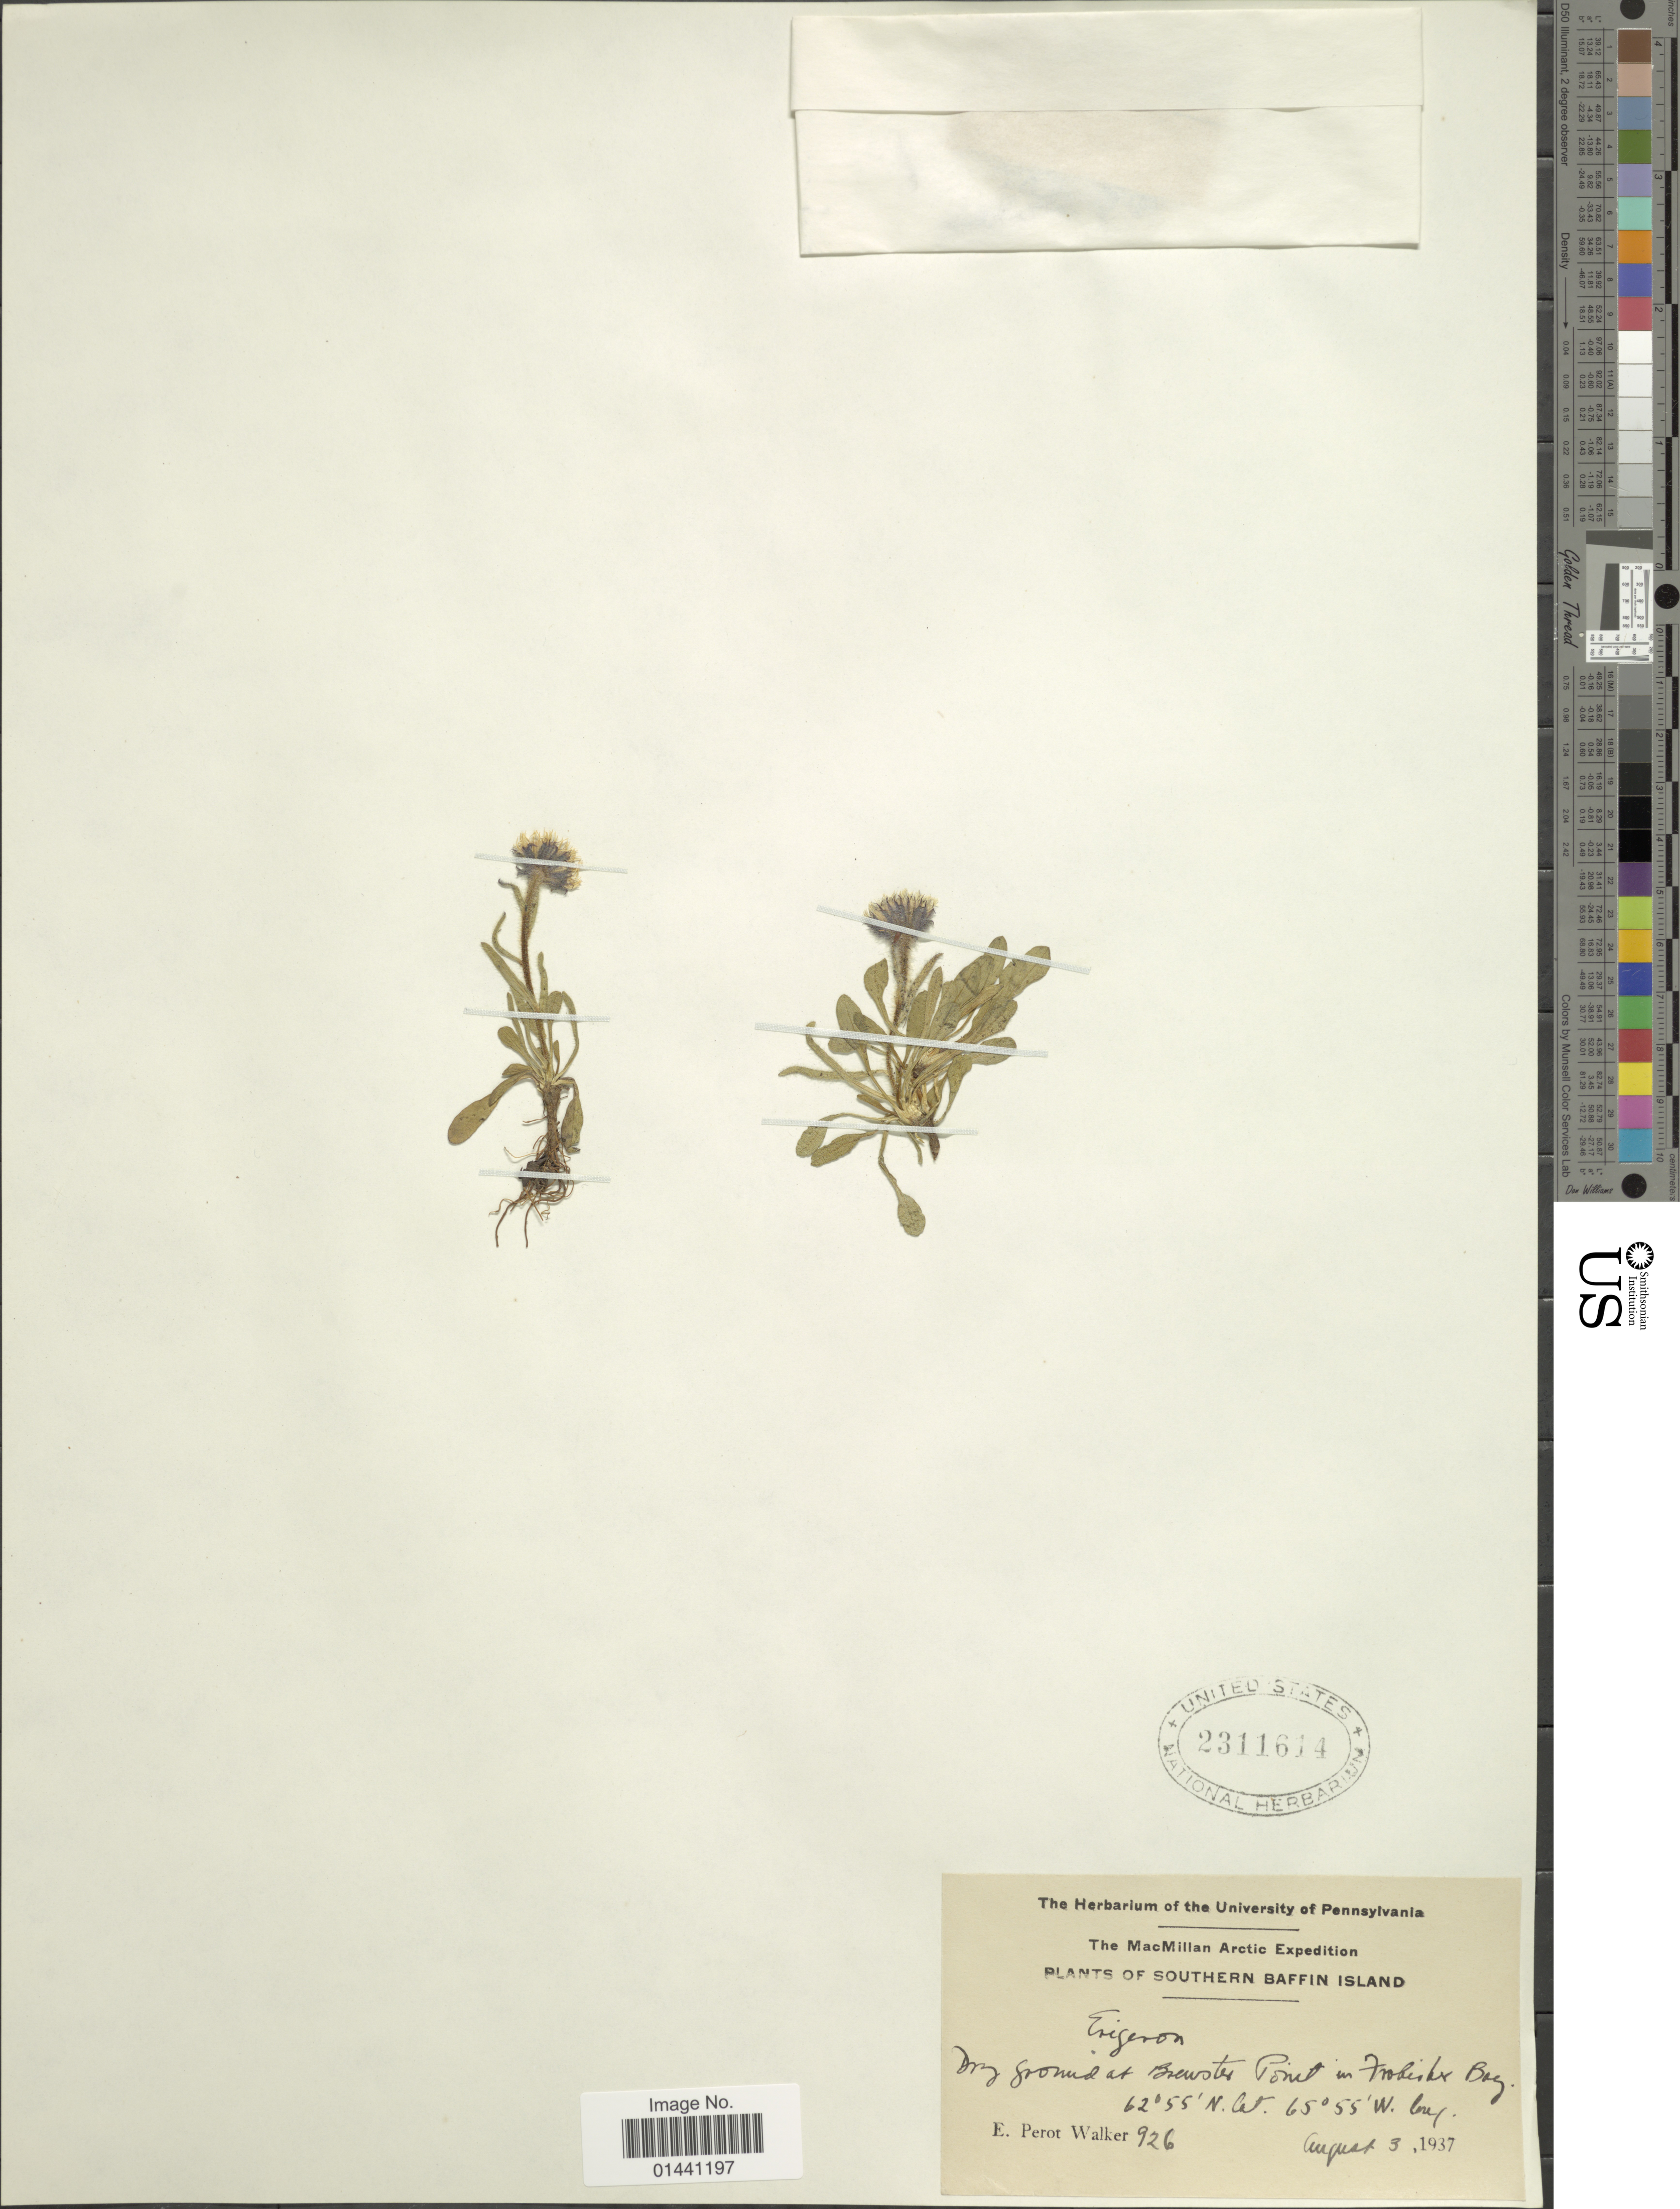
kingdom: Plantae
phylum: Tracheophyta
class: Magnoliopsida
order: Asterales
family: Asteraceae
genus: Erigeron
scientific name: Erigeron sp.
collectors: E. P. Walker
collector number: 926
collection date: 1937-08-03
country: Canada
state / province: Nunavut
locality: MacMillan Arctic, Southern Baffin Island, dry ground at Brewster Point in Frobisher Bay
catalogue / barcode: US 2311614